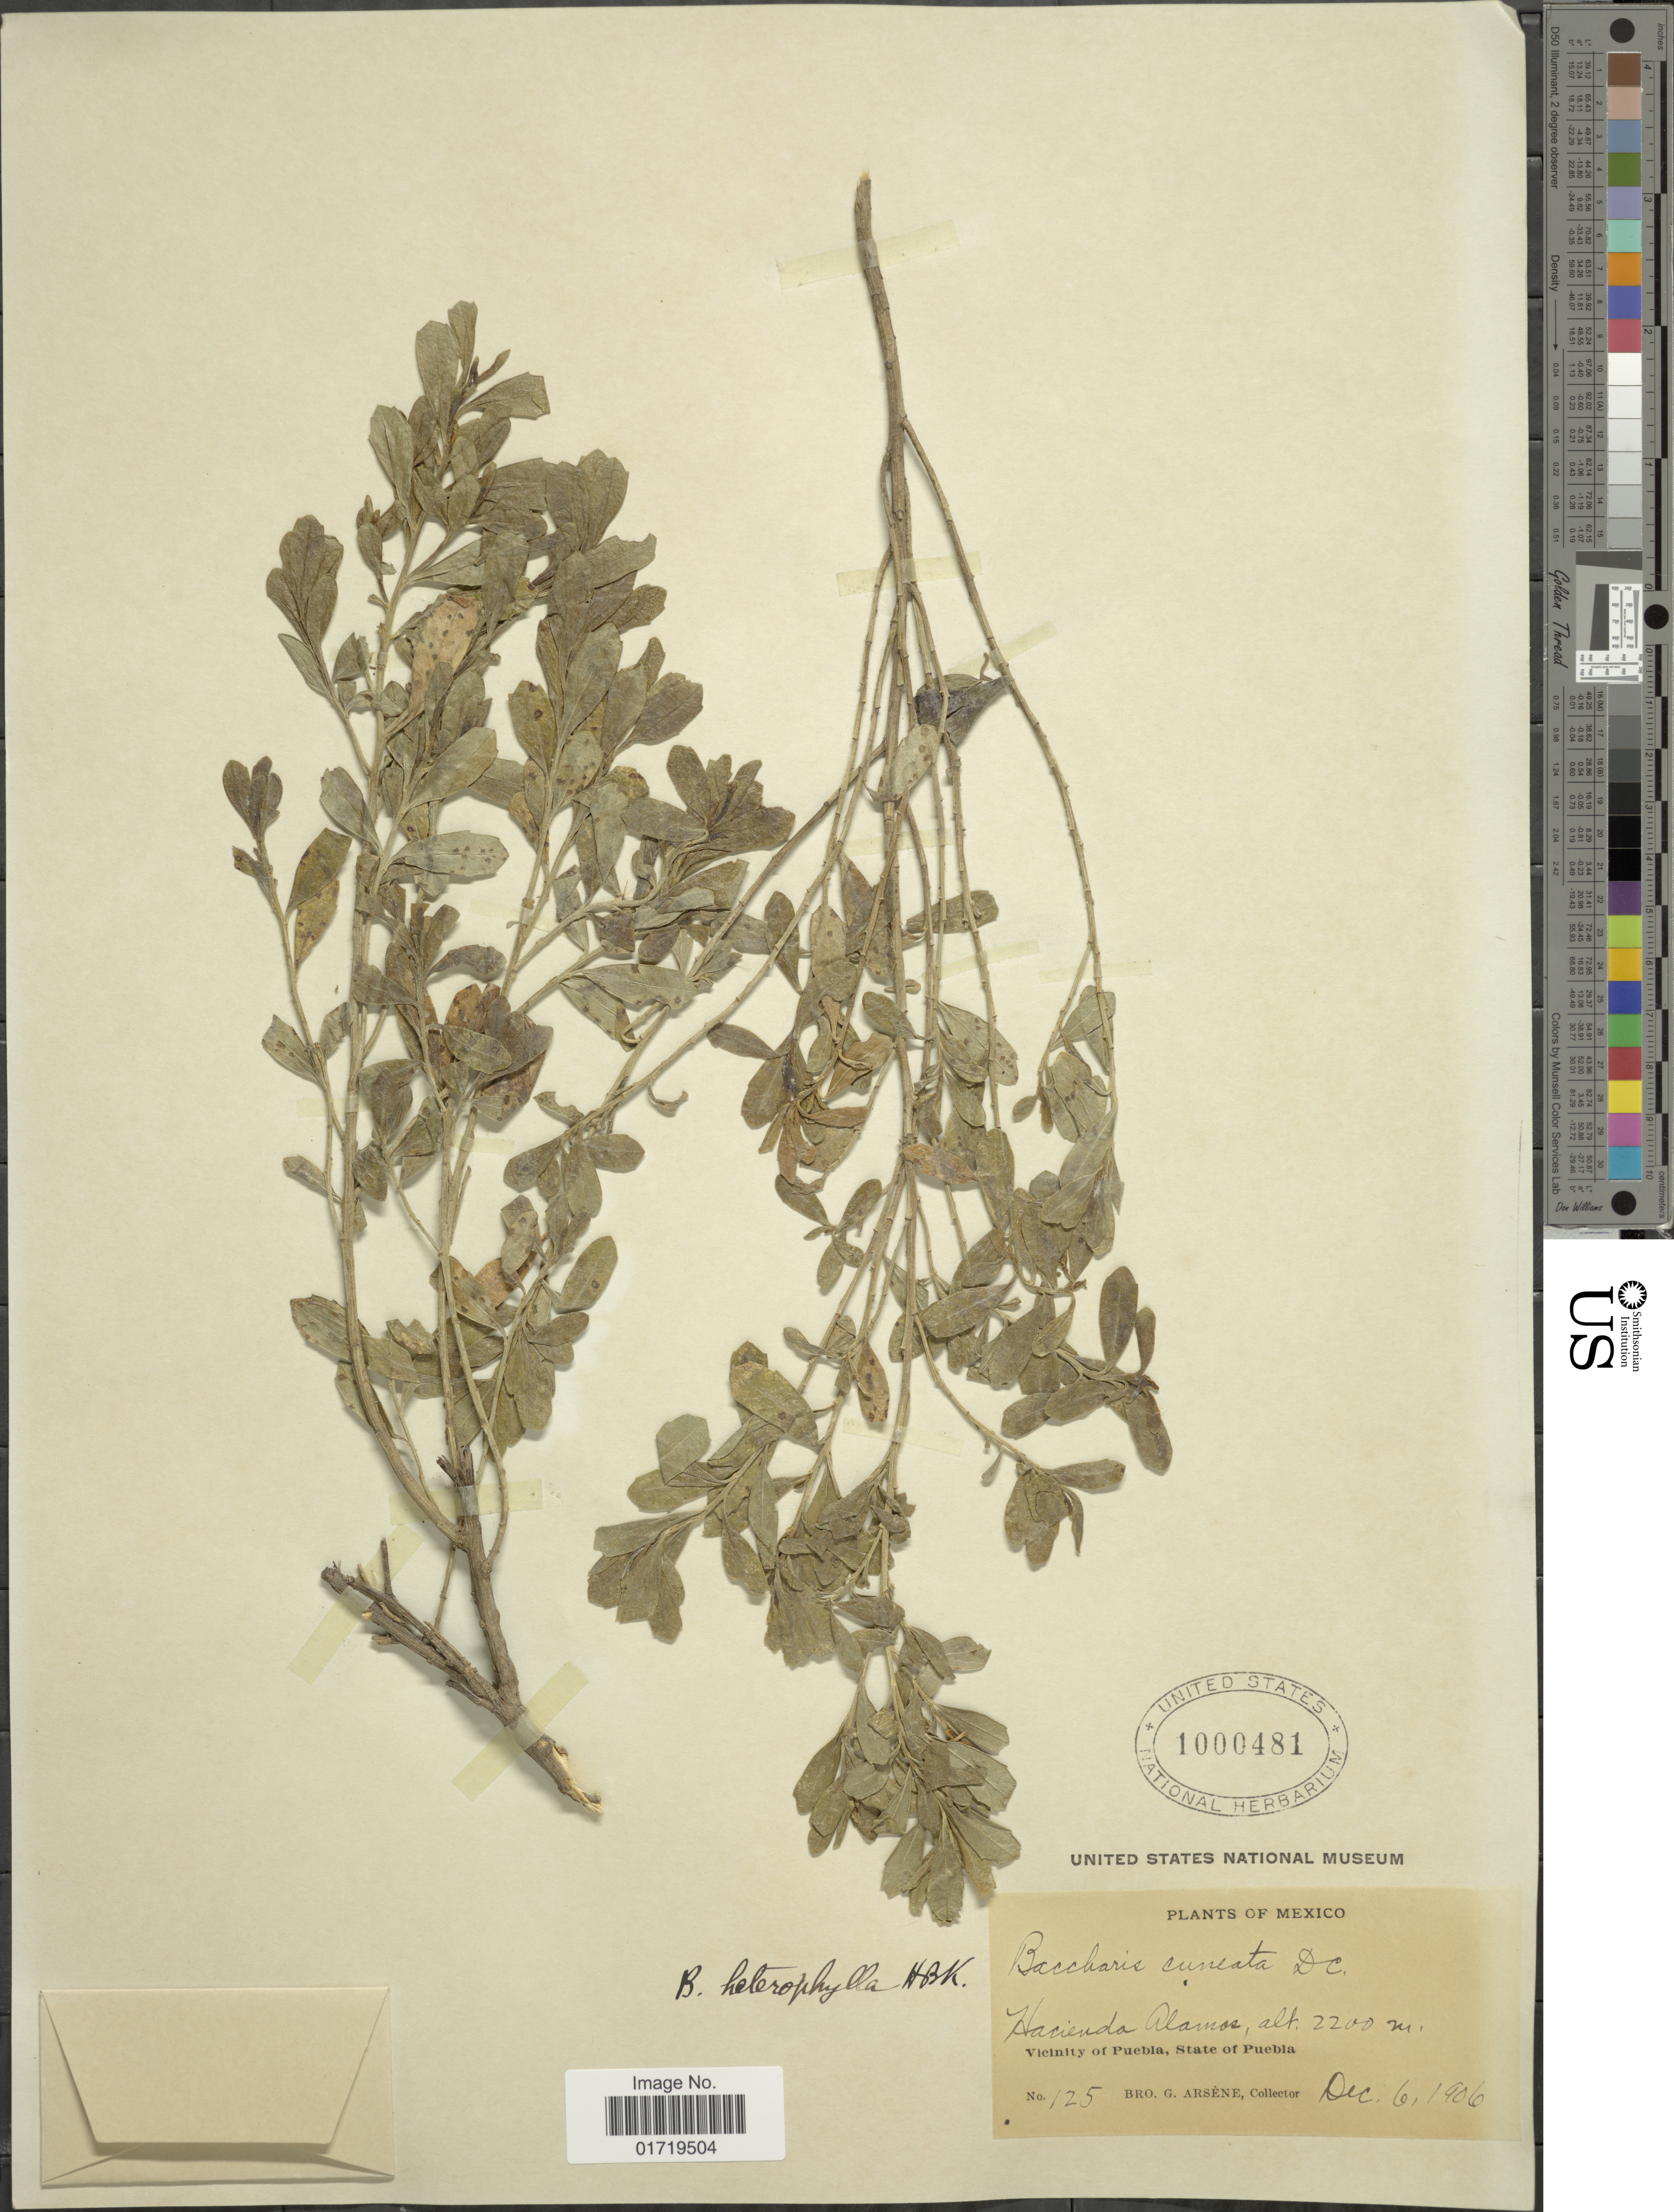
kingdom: Plantae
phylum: Tracheophyta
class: Magnoliopsida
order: Asterales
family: Asteraceae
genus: Baccharis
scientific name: Baccharis heterophylla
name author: Kunth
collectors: Bro. G. Arsène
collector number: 125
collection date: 1906-12-06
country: Mexico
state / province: Puebla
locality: Hacienda Alarnos, Vicinity of Puebla, State of Puebla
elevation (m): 2200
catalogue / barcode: US 1000481